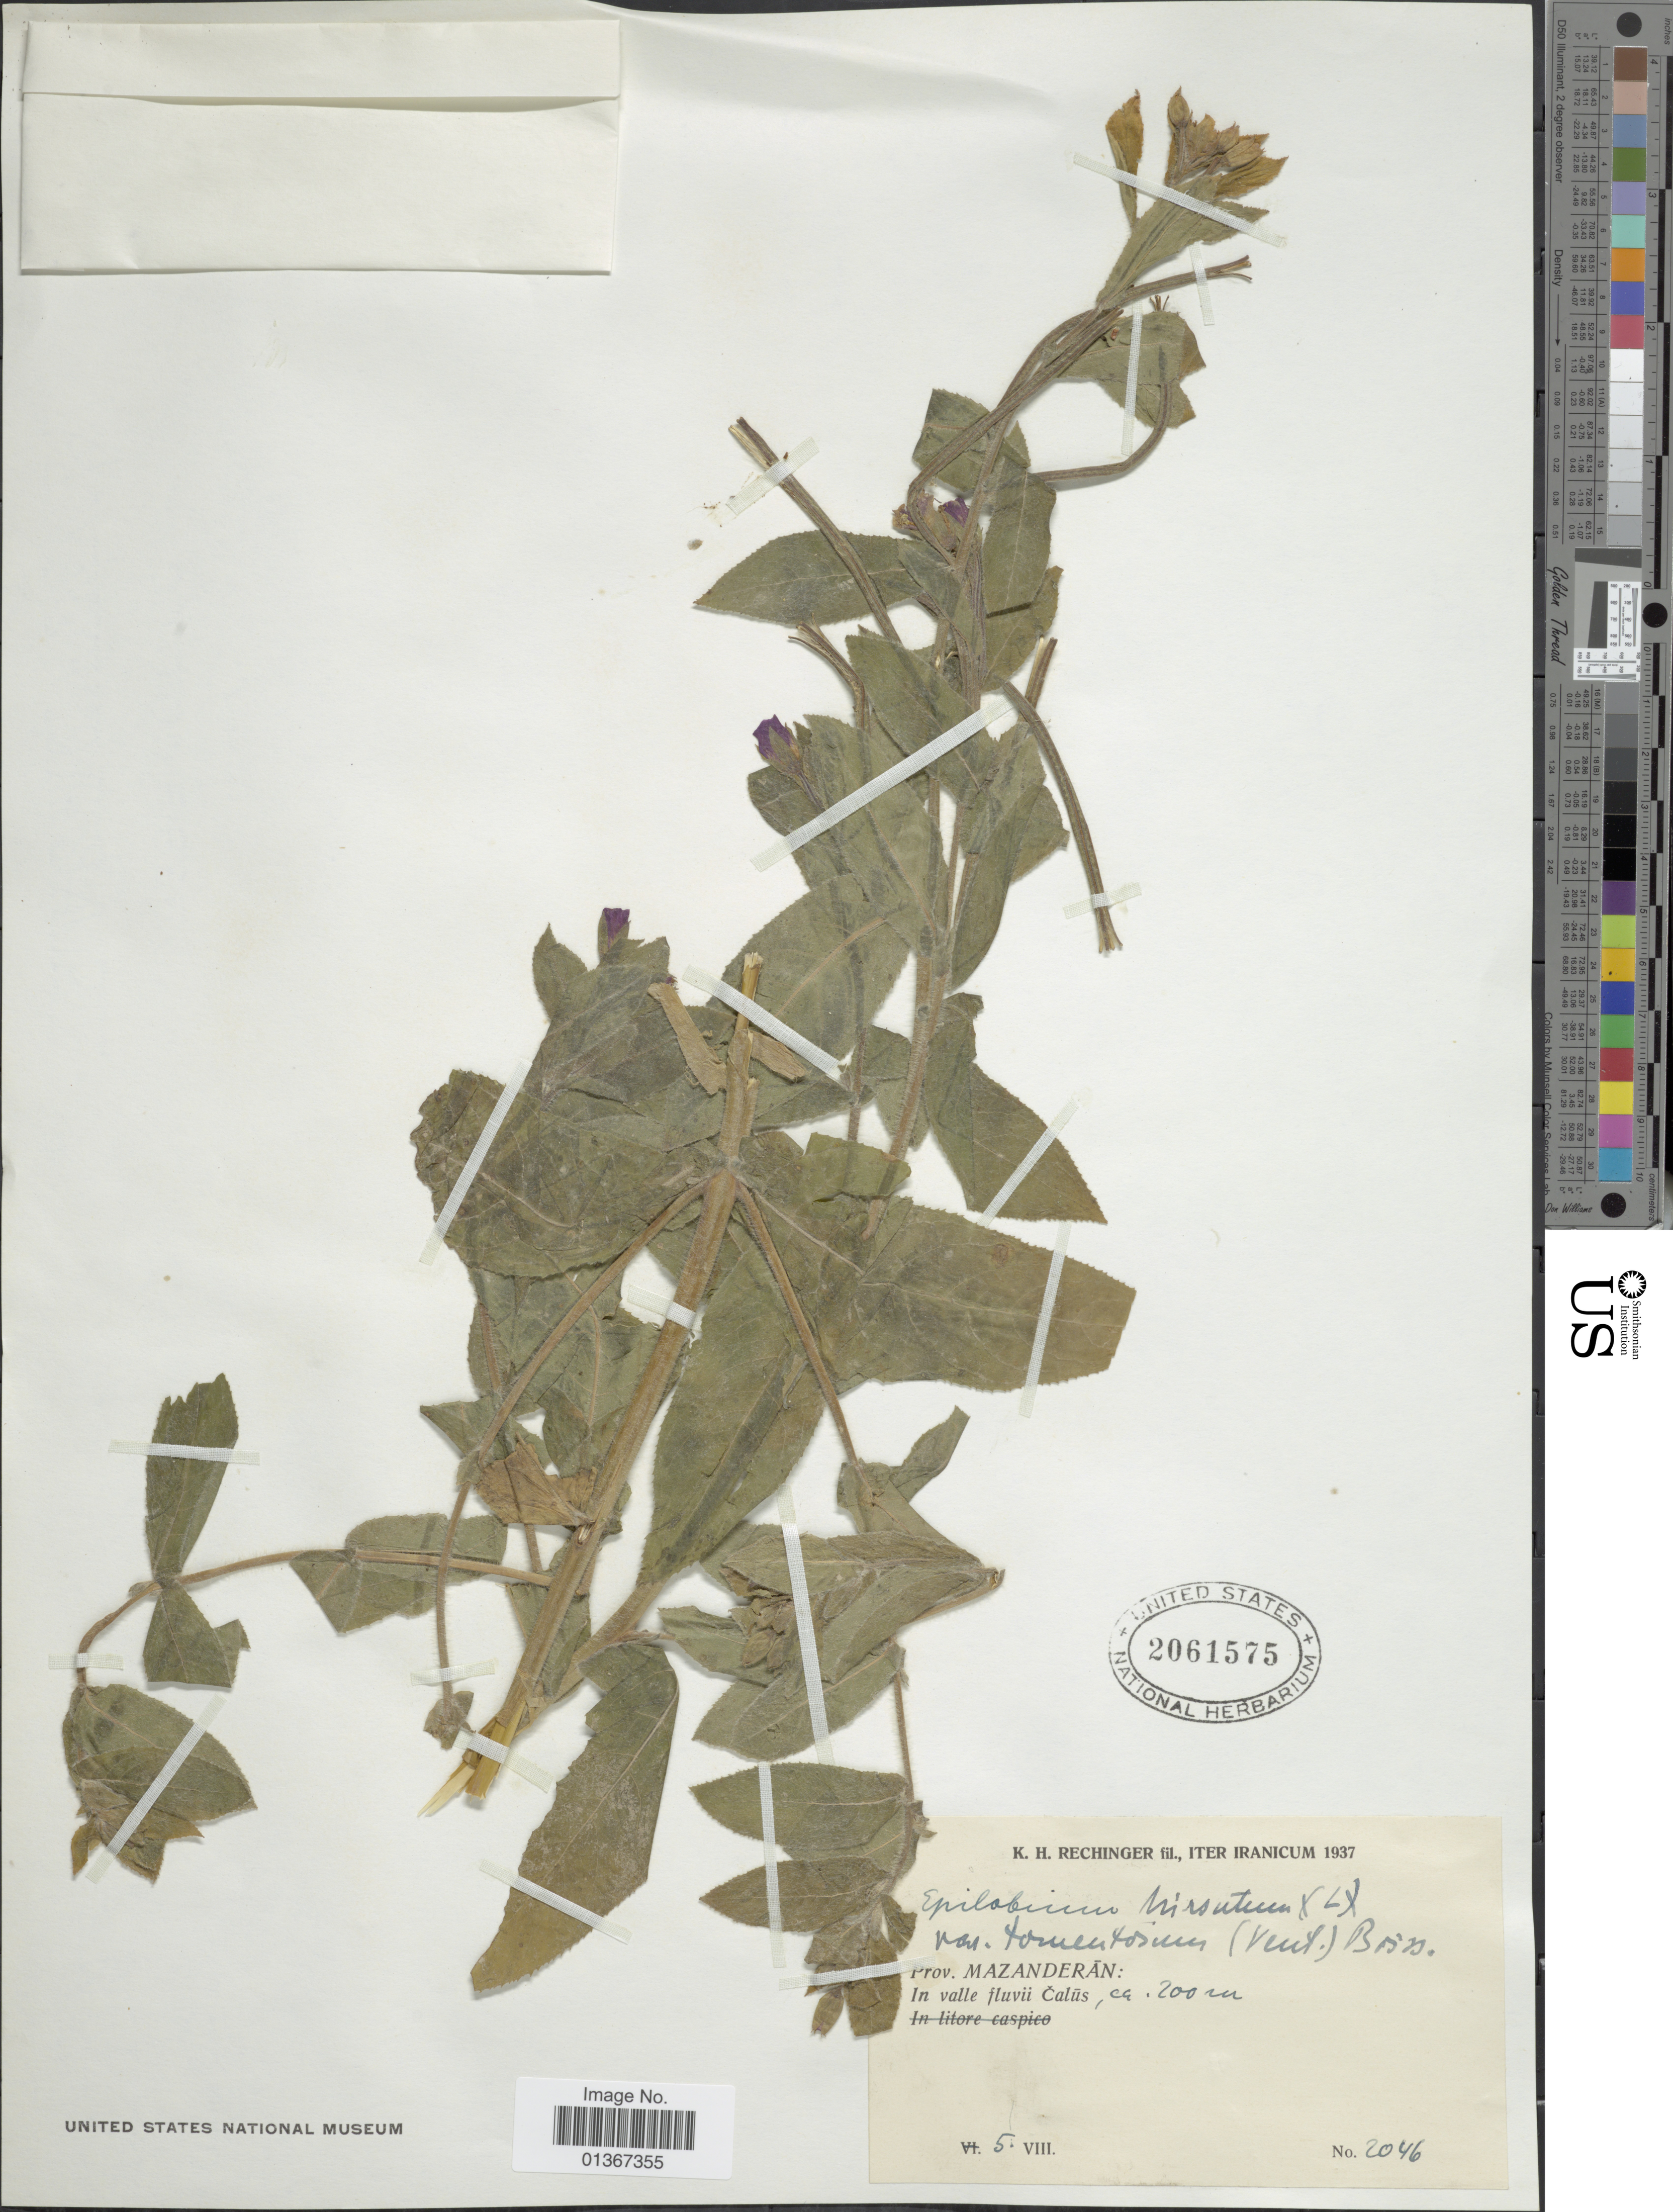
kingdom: Plantae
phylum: Tracheophyta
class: Magnoliopsida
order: Myrtales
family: Onagraceae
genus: Epilobium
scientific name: Epilobium hirsutum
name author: L.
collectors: K. H. Rechinger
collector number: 2046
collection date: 1937-08-05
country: Iran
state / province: Mazandaran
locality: In valle fluvii Calüs.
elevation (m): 200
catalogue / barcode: US 2061575